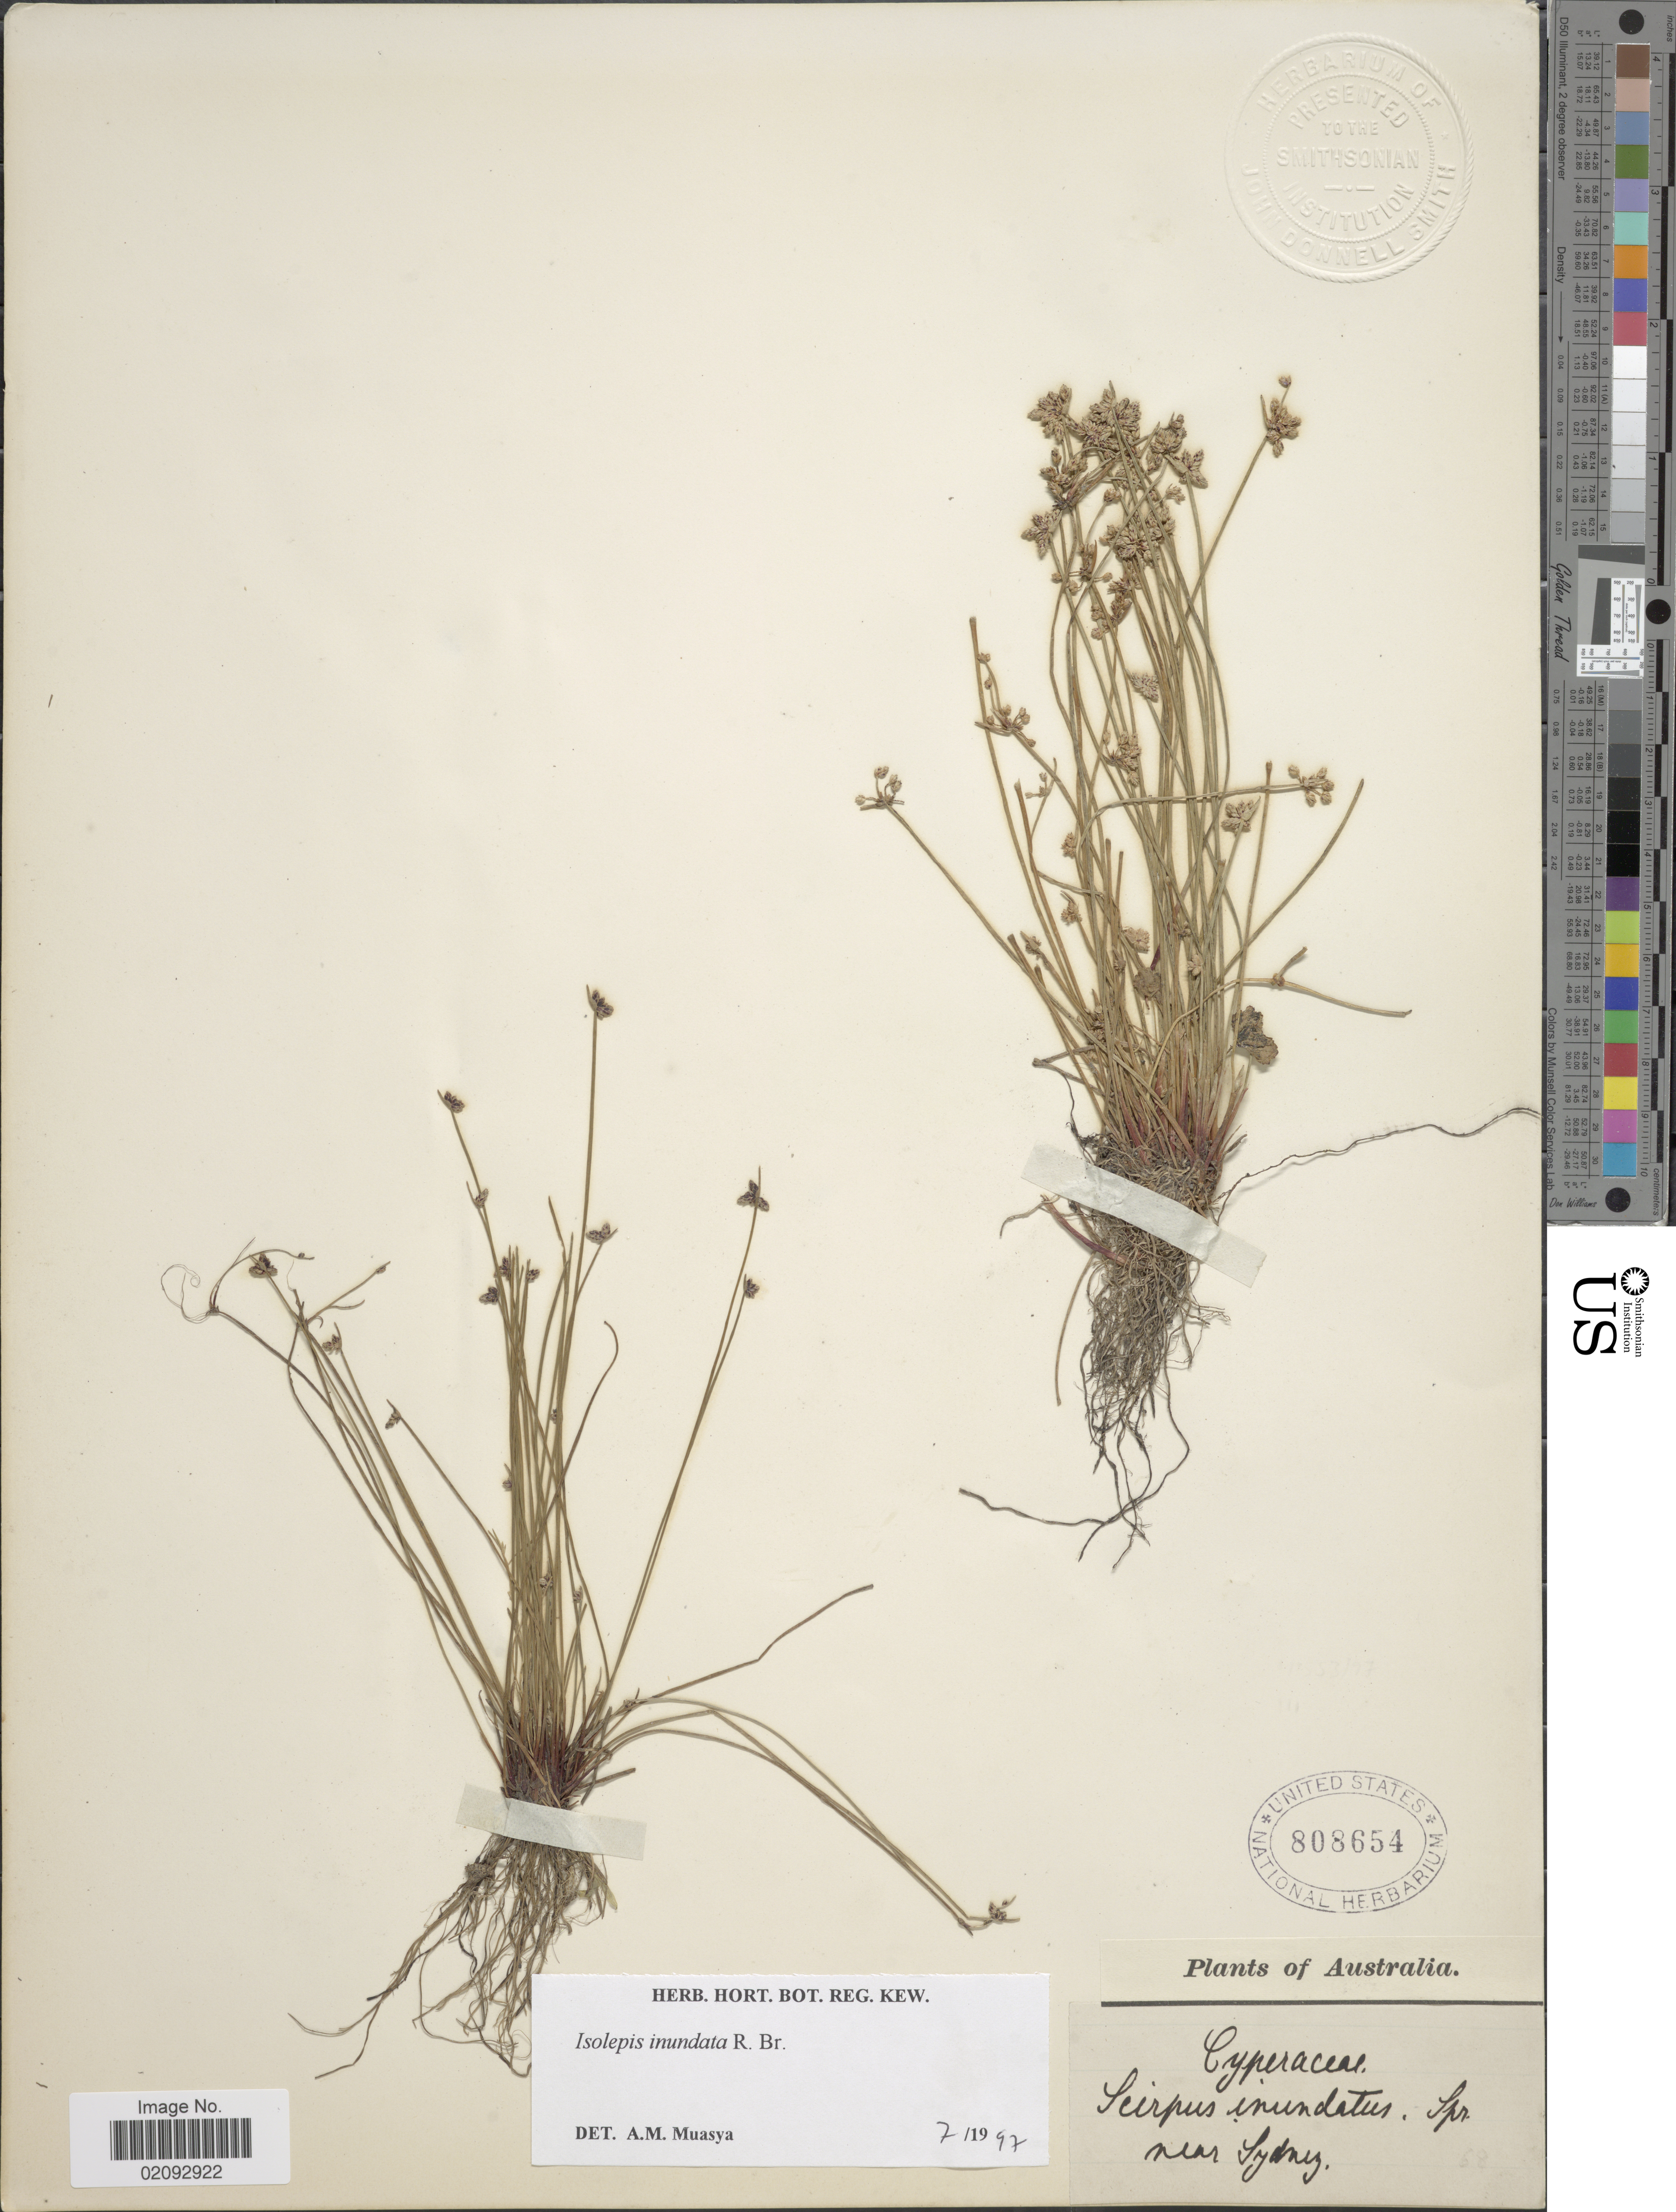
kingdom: Plantae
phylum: Tracheophyta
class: Liliopsida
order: Poales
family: Cyperaceae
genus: Isolepis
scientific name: Isolepis inundata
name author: R. Br.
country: Australia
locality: Near Sydney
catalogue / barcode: US 808654